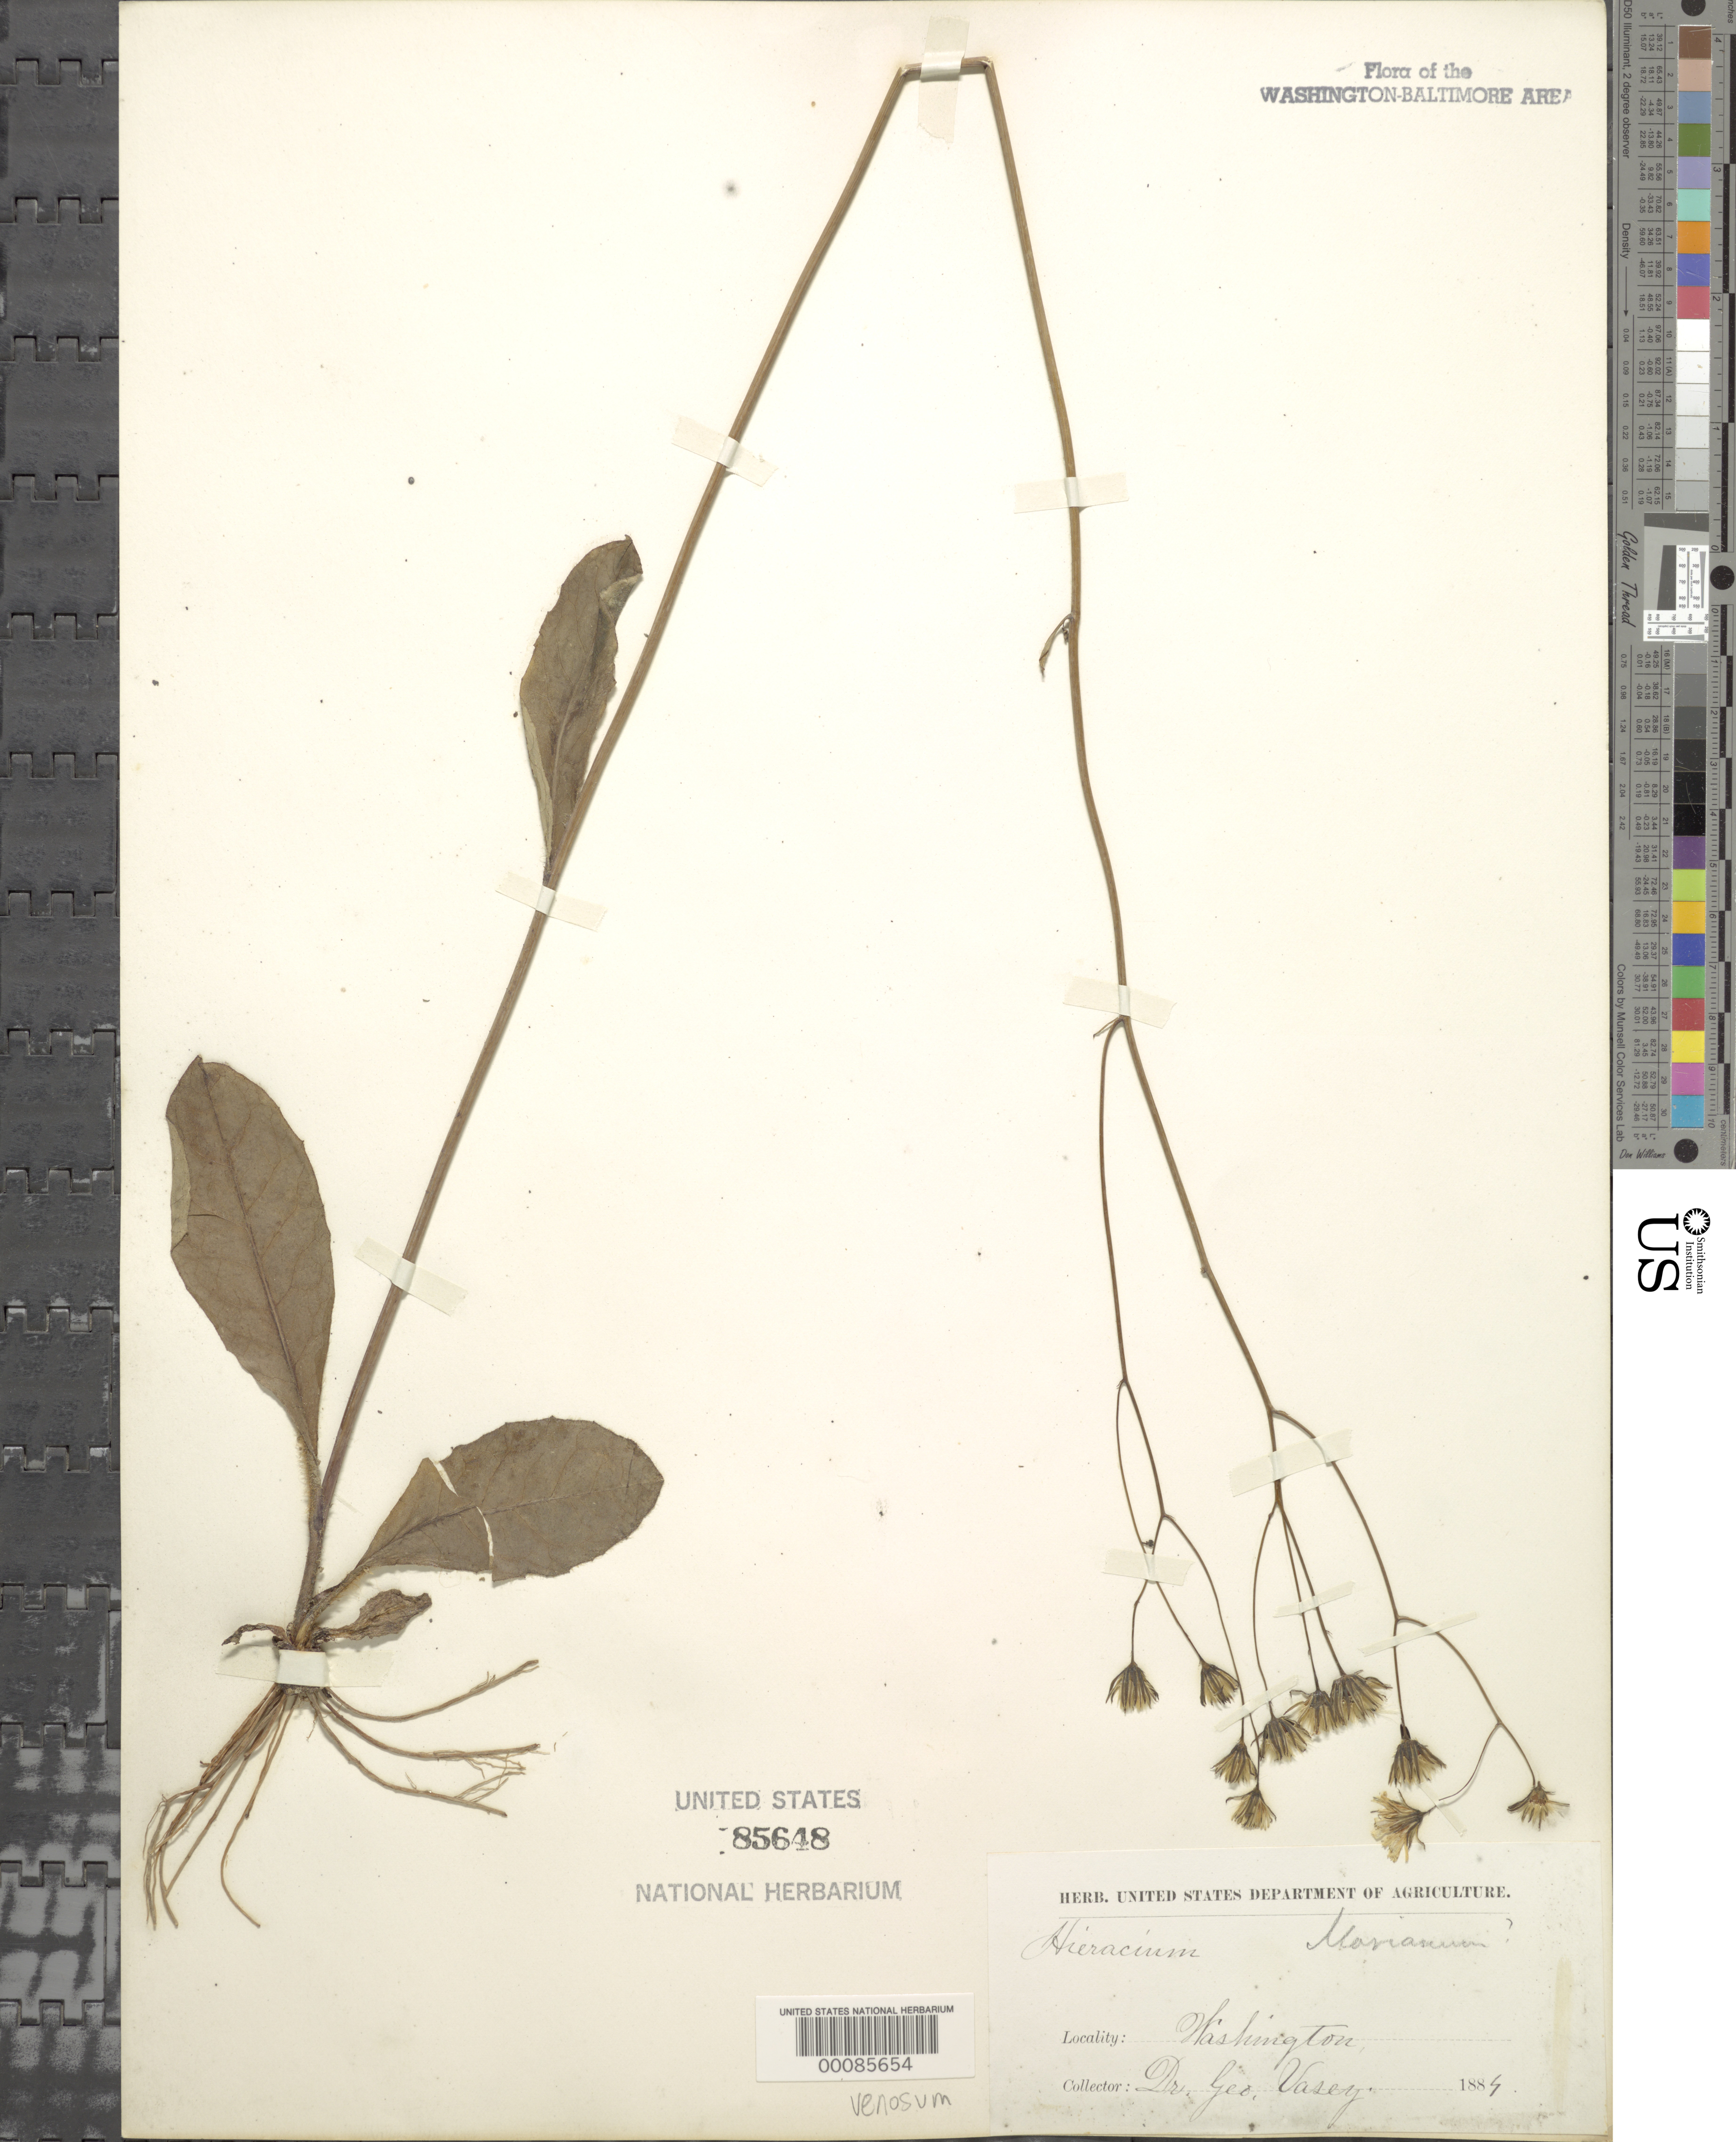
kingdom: Plantae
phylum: Tracheophyta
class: Magnoliopsida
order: Asterales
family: Asteraceae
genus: Hieracium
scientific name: Hieracium venosum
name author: L.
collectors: G. Vasey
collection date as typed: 1884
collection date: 1884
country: United States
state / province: District of Columbia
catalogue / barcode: US 85648